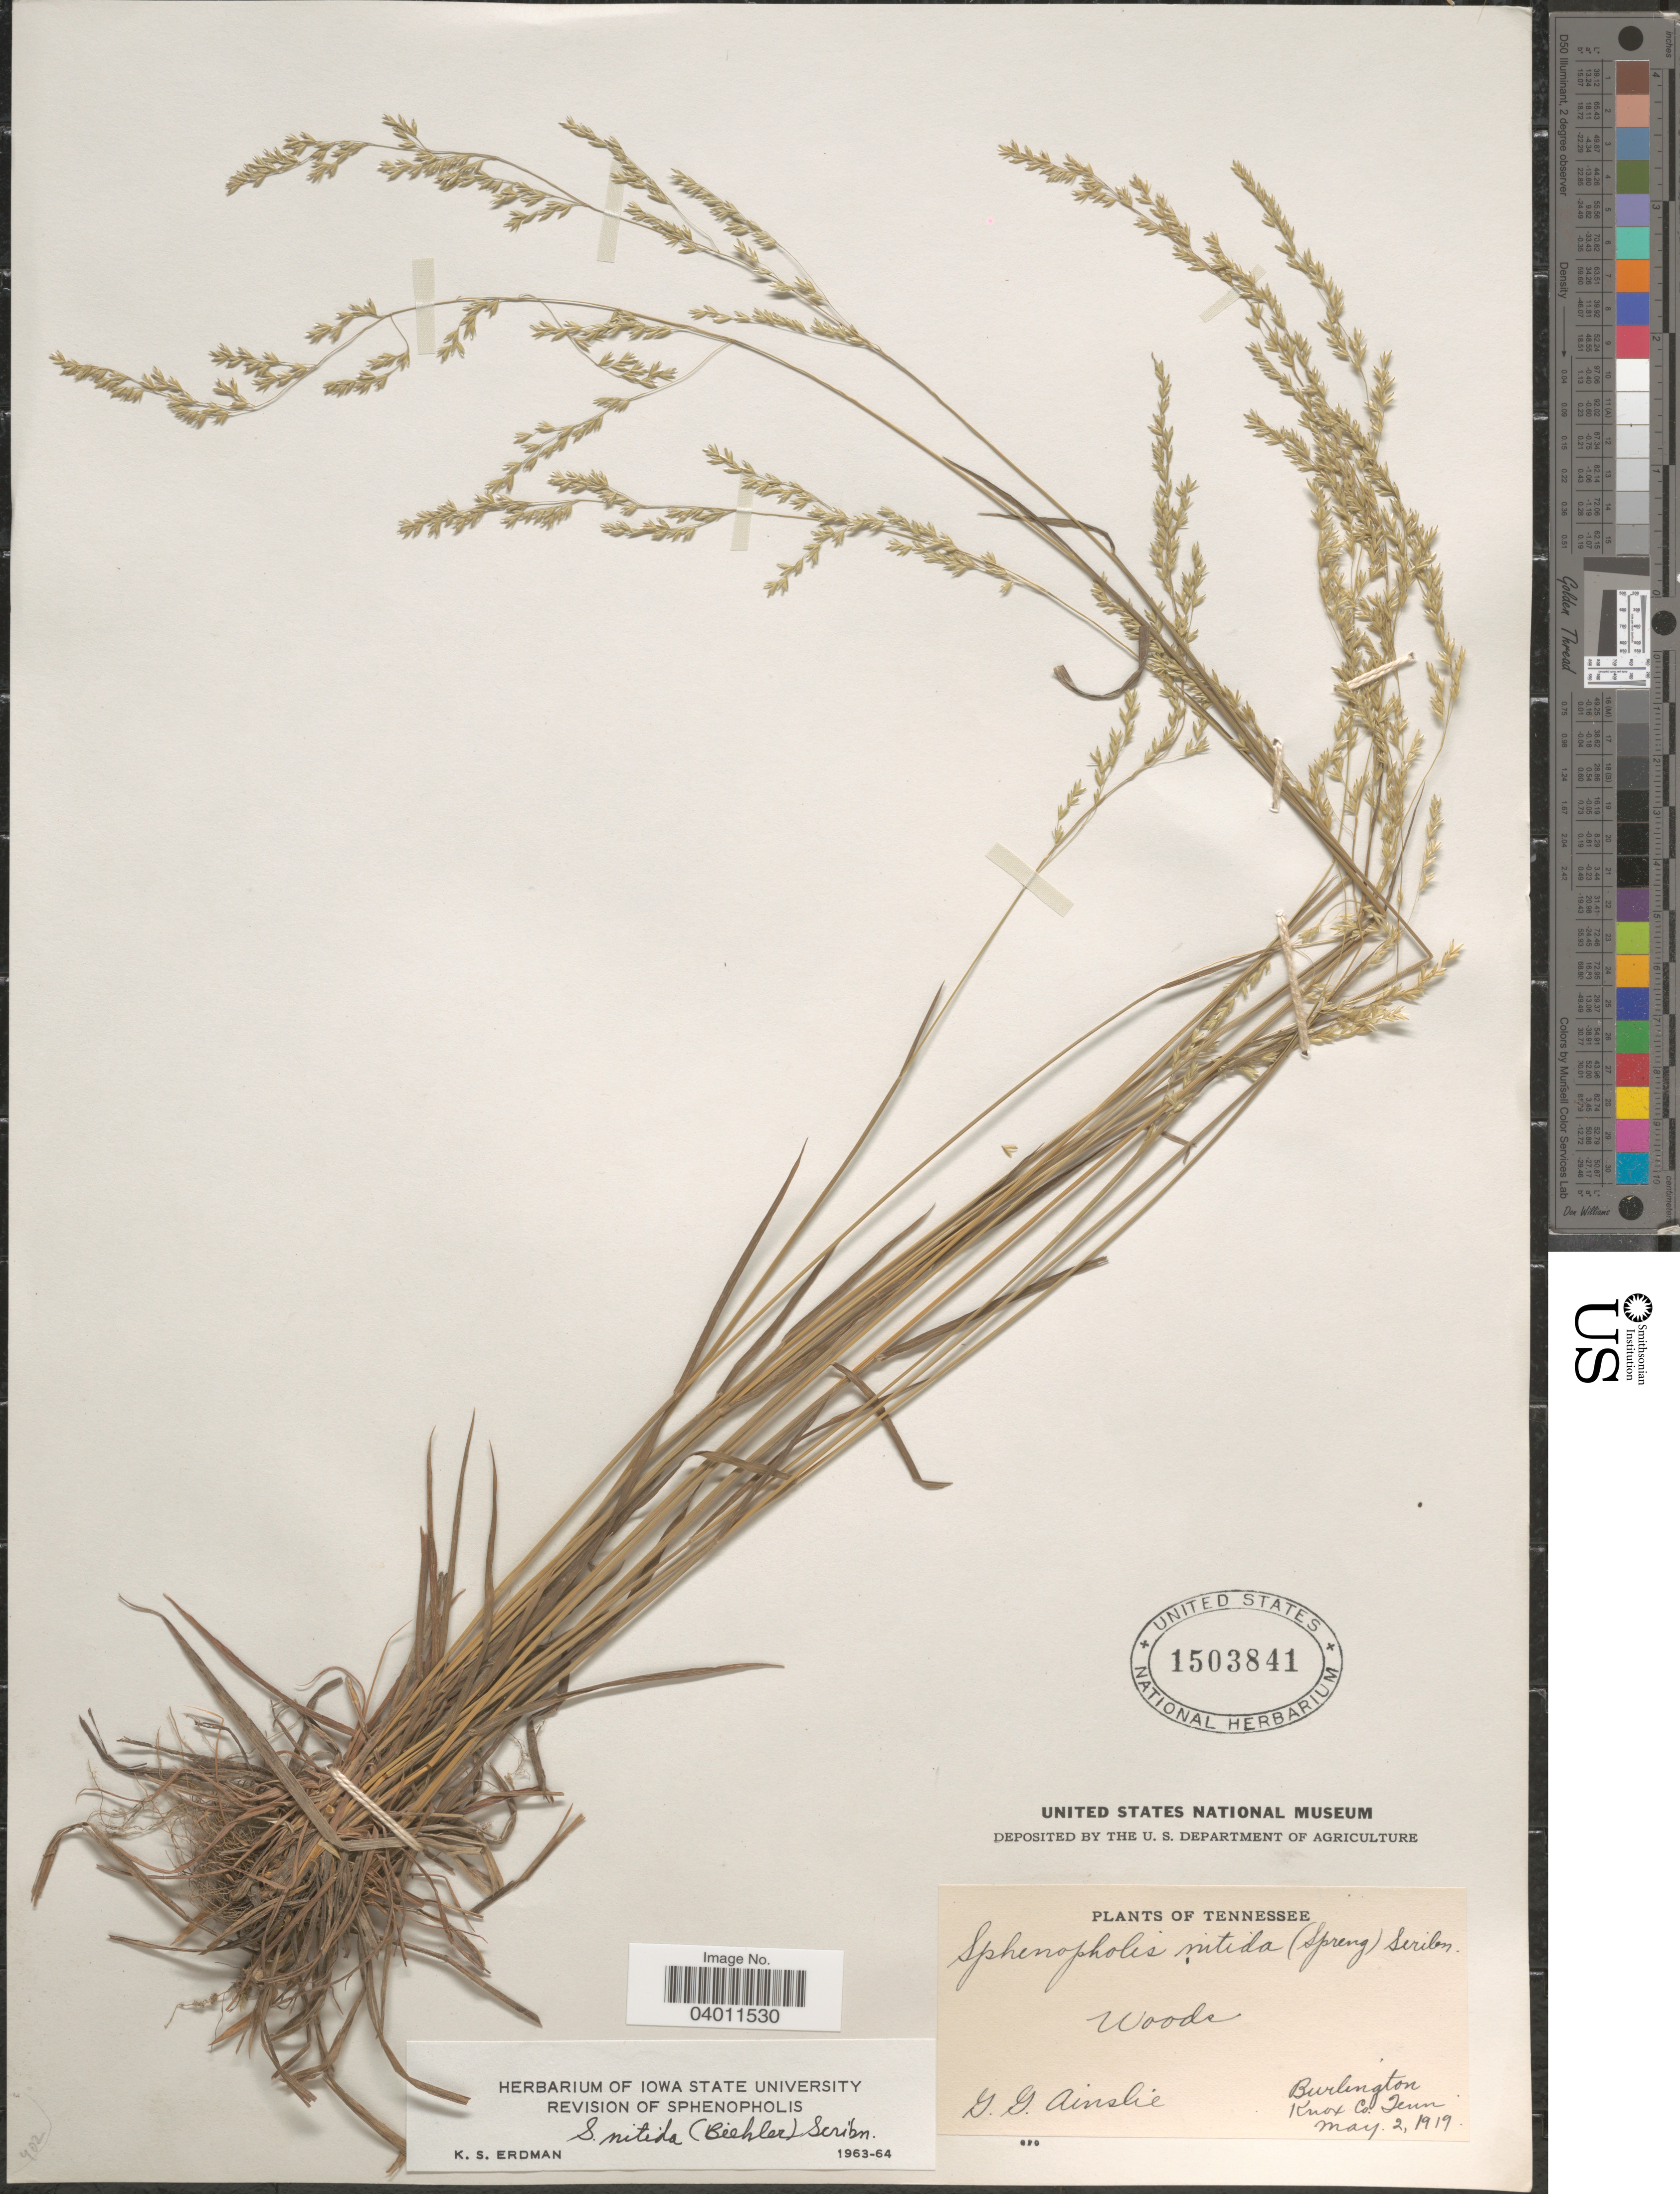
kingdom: Plantae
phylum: Tracheophyta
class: Liliopsida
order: Poales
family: Poaceae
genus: Sphenopholis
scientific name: Sphenopholis nitida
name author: (Biehler) Scribn.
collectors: G. Ainslee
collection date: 1919-05-02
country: United States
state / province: Tennessee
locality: Burlington. Knox Co.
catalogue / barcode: US 1503841